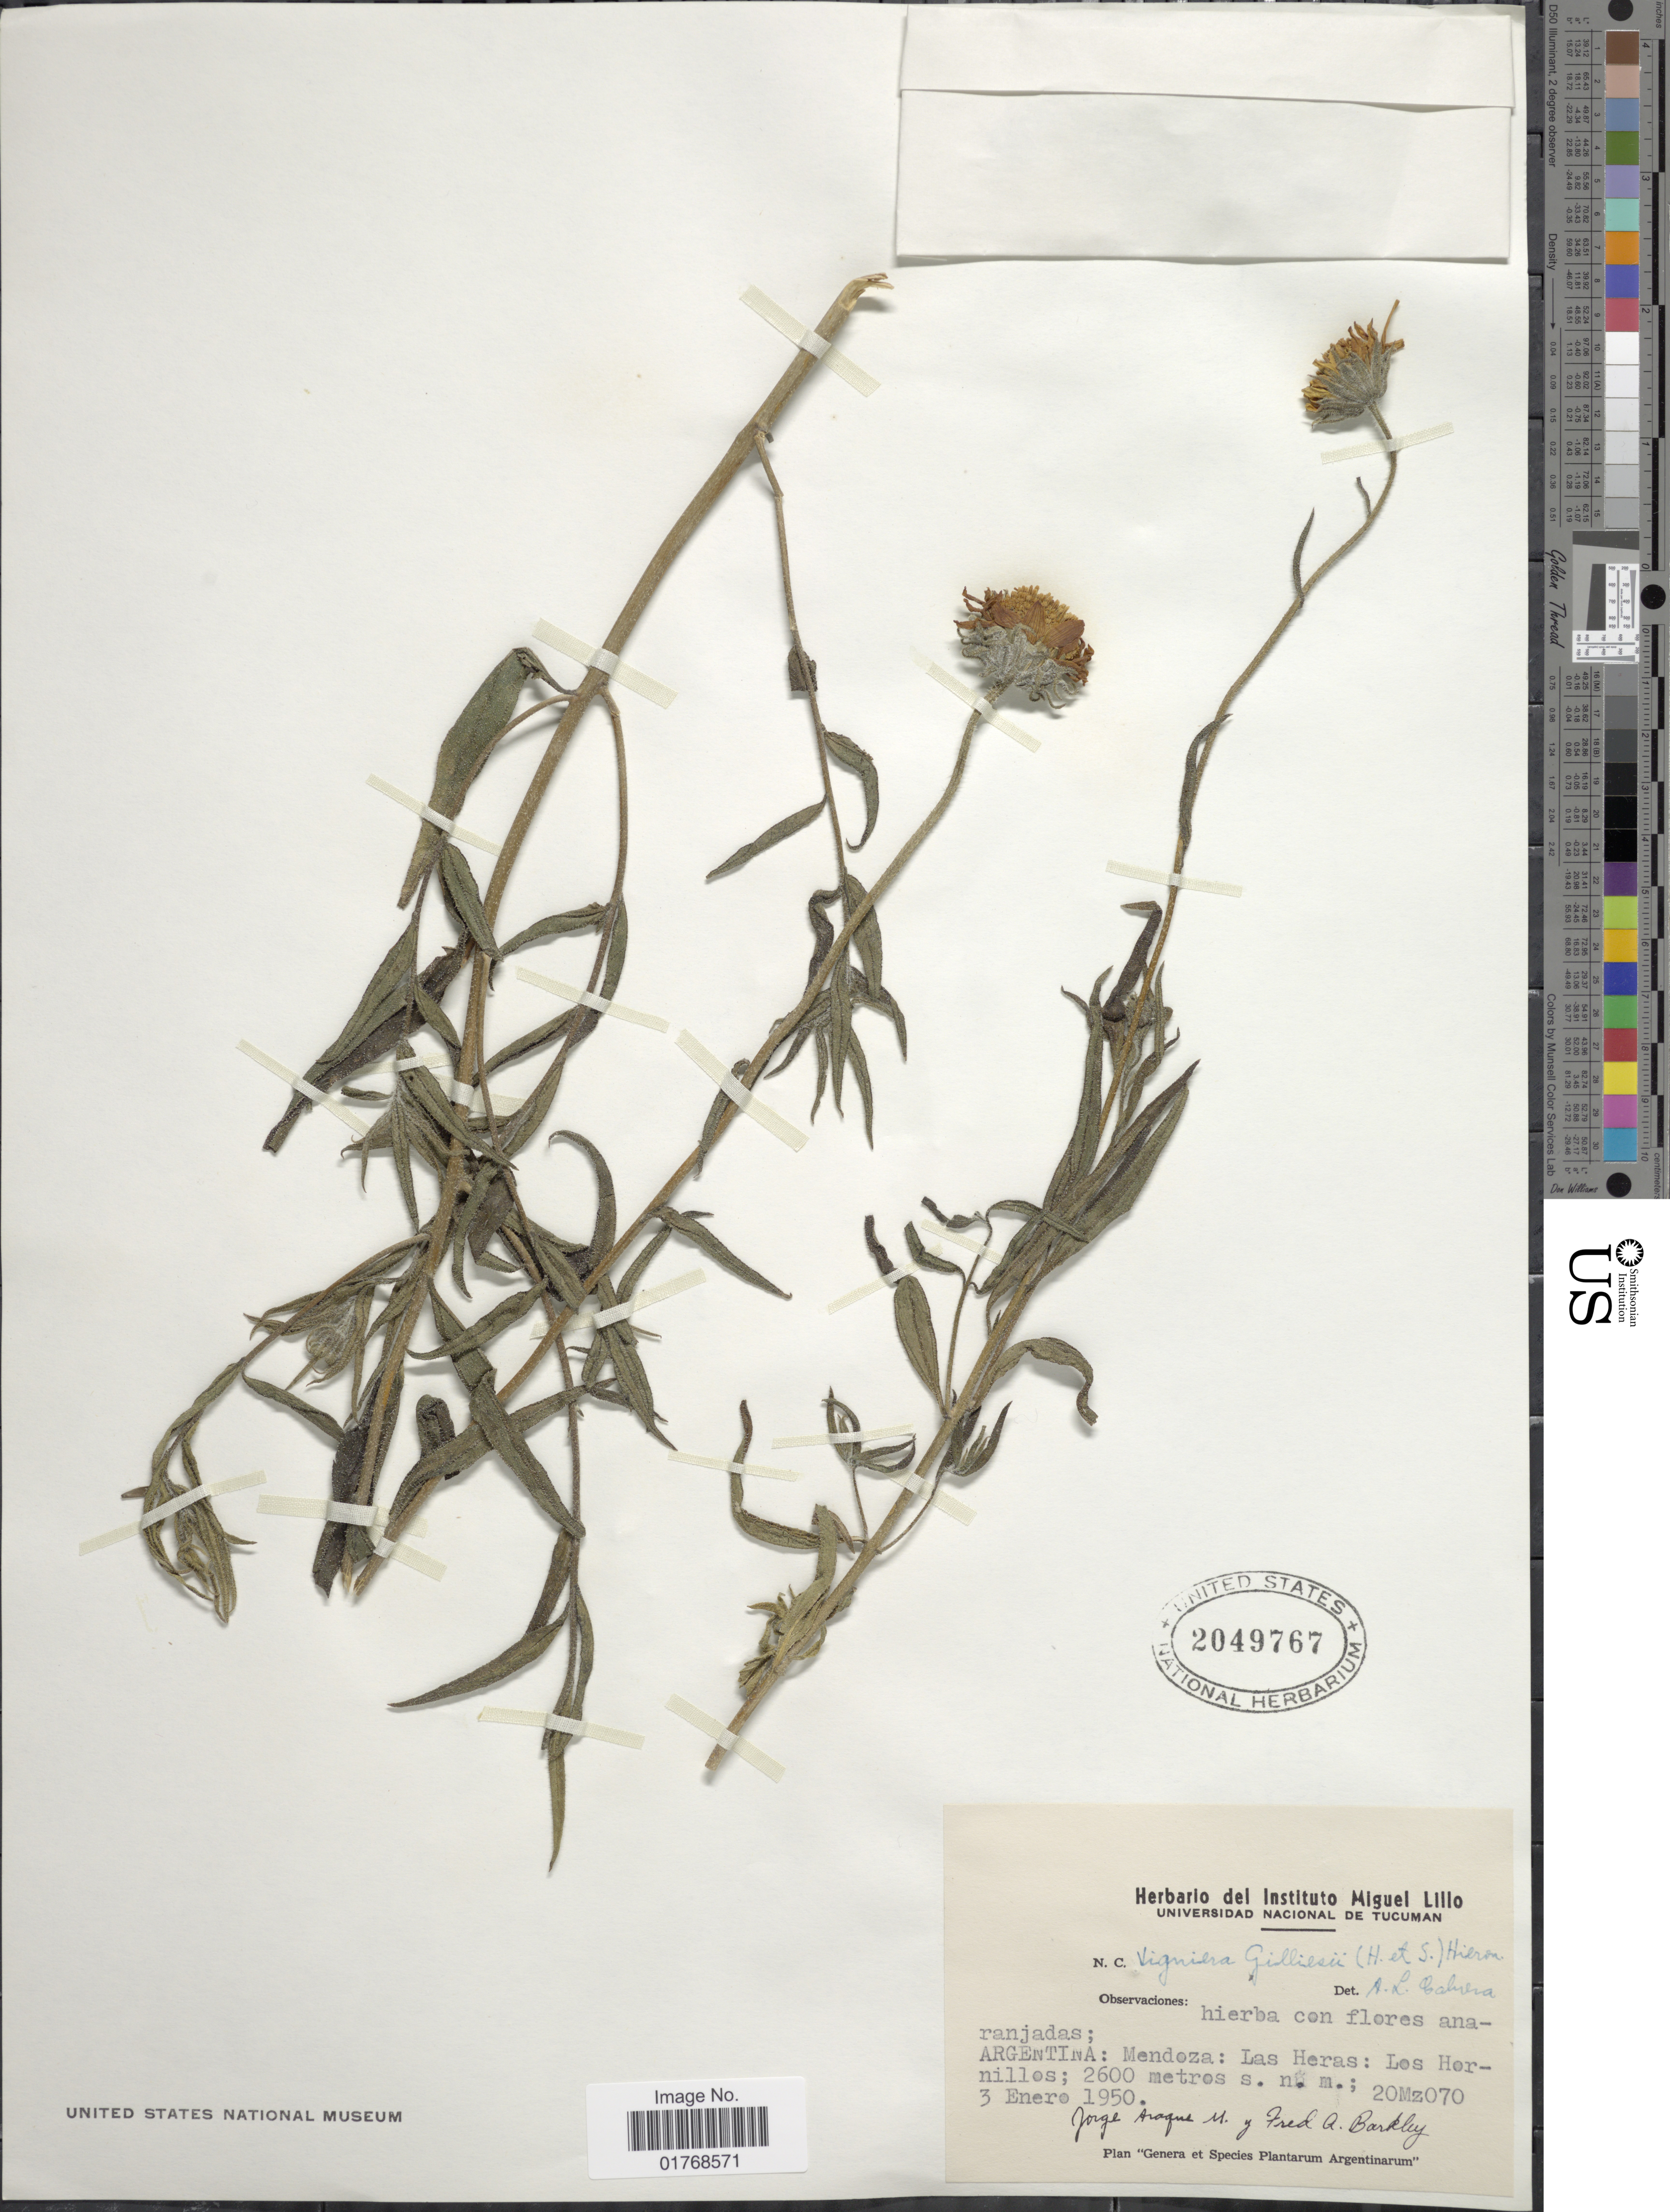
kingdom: Plantae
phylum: Tracheophyta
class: Magnoliopsida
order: Asterales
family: Asteraceae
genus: Viguiera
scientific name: Viguiera gilliesii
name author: (Hook. & Arn.) Hieron.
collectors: J. Araque Molina & F. A. Barkley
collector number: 20Mz070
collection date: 1950-01-03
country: Argentina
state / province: Mendoza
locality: Argentina: Mendoza: Las Heras: Los Hornillos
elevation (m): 2600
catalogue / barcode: US 2049767